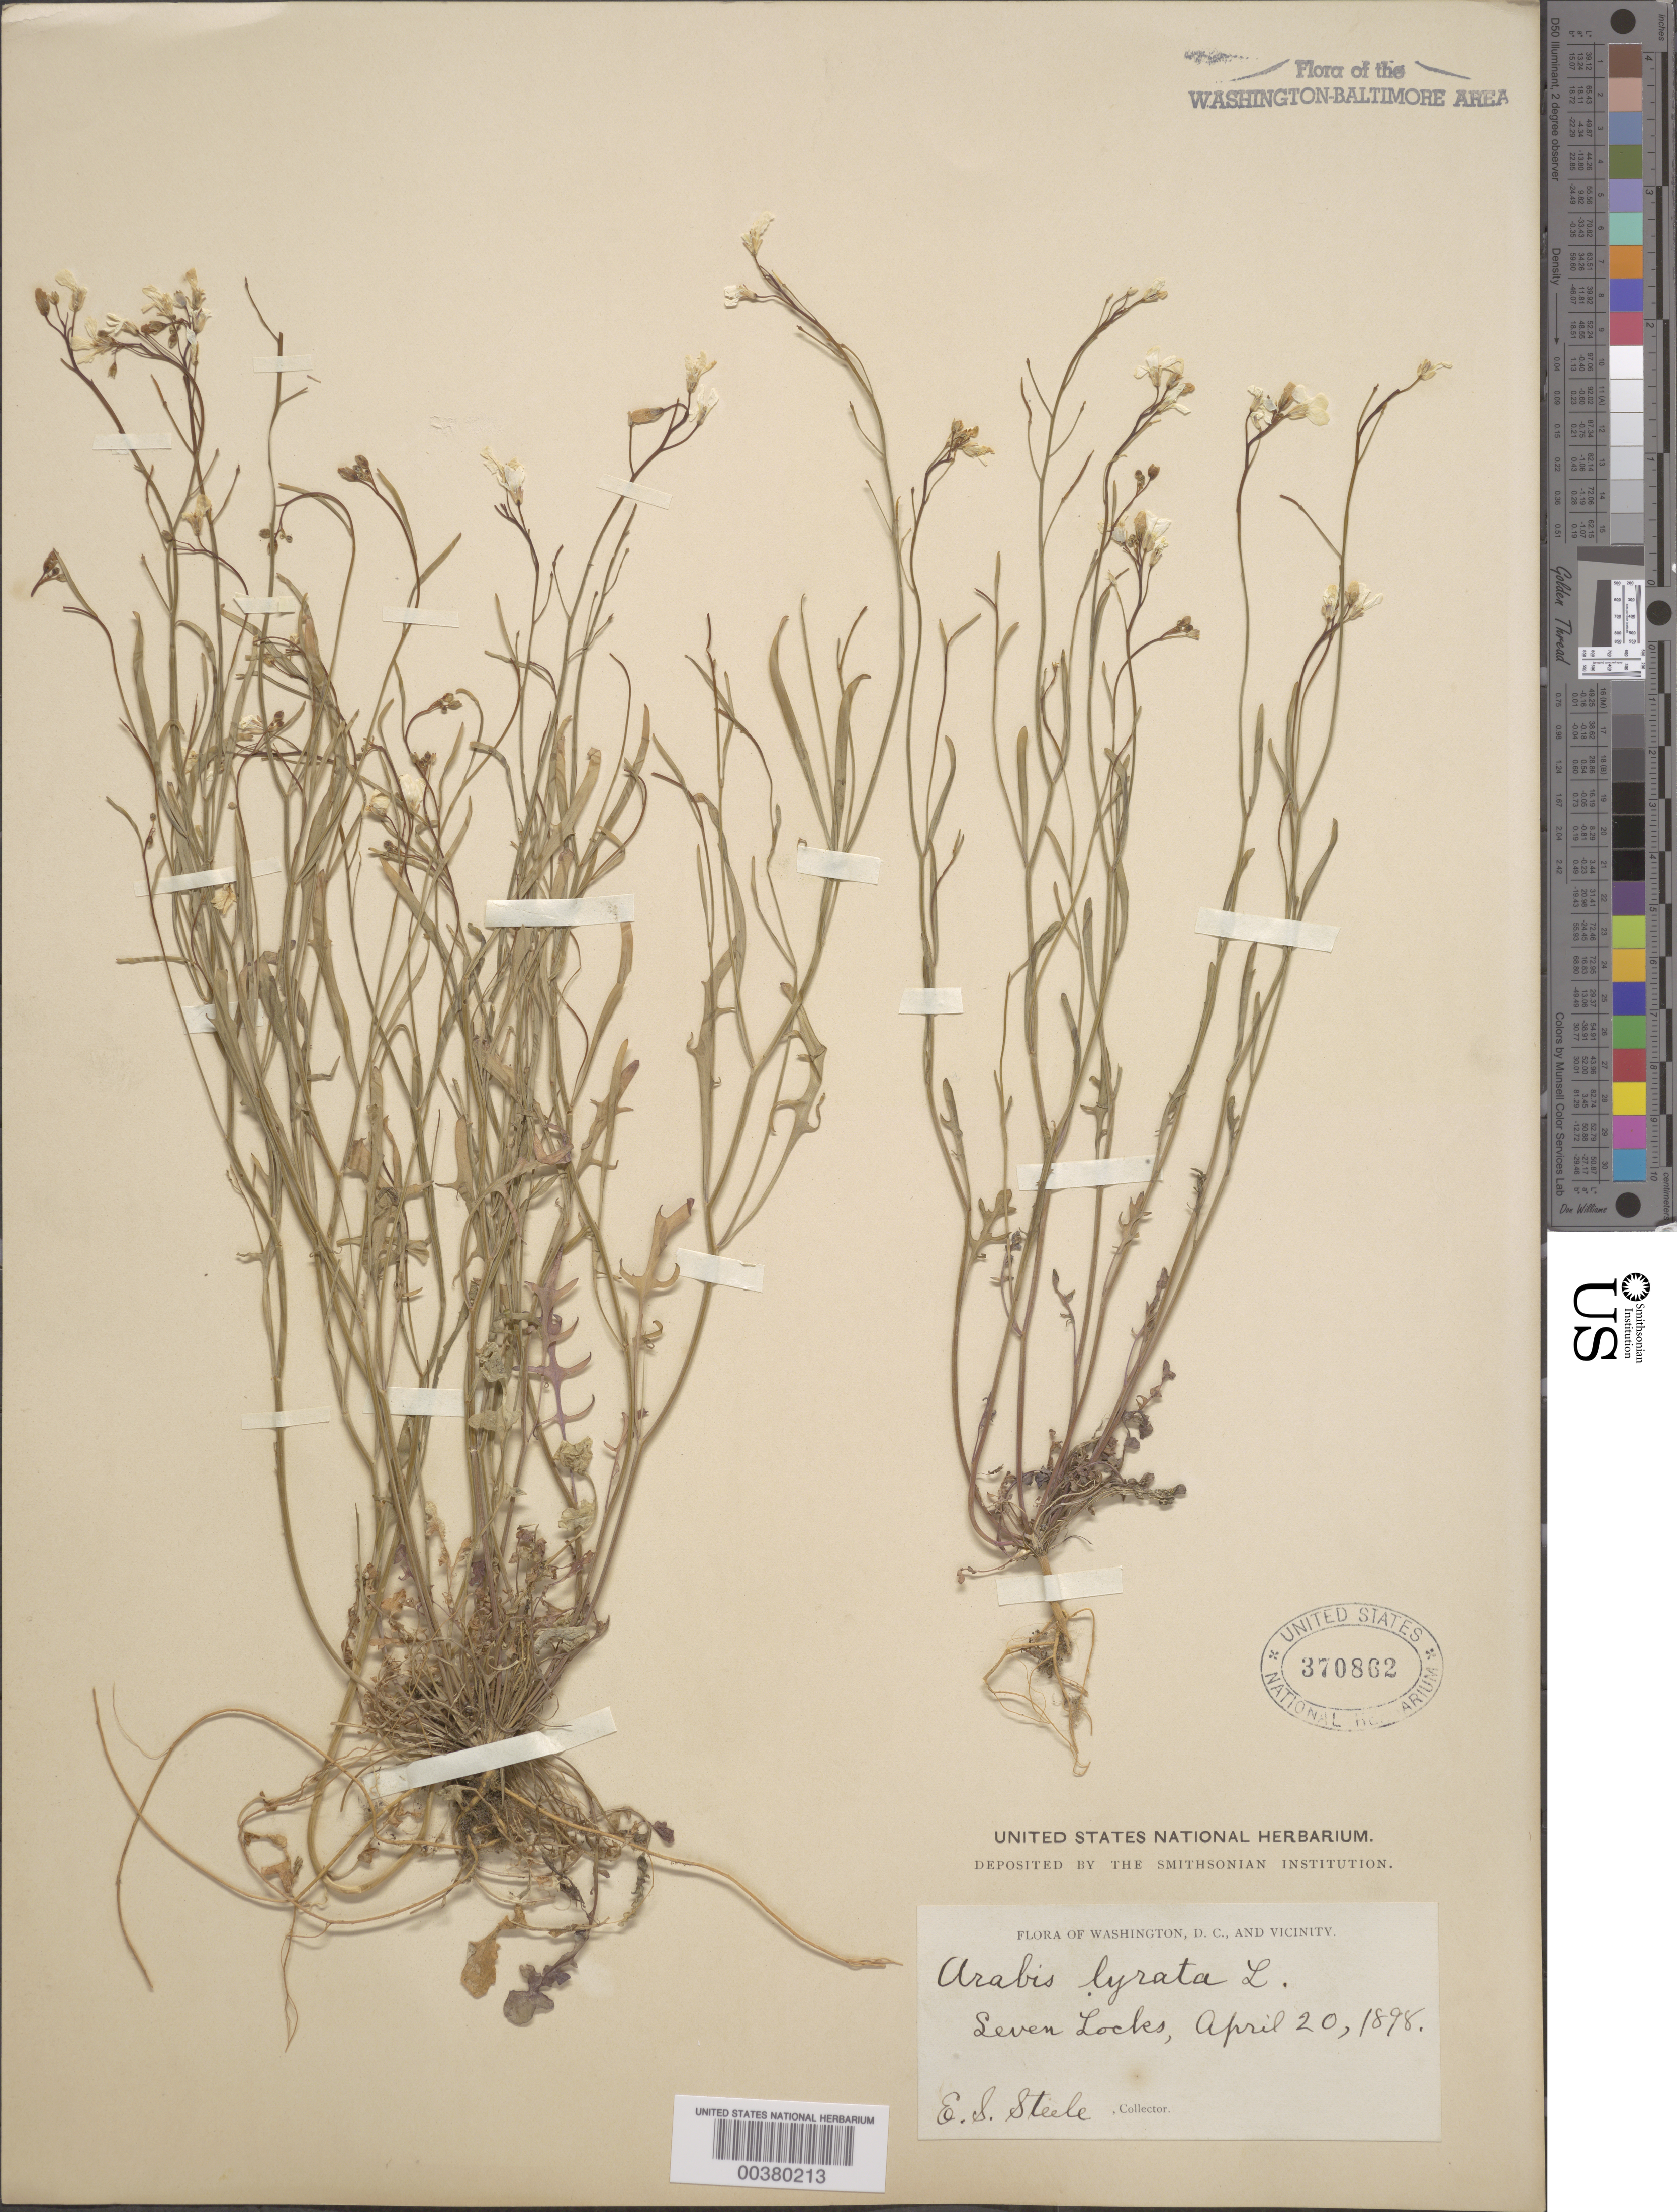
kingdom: Plantae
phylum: Tracheophyta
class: Magnoliopsida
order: Brassicales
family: Brassicaceae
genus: Arabidopsis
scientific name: Arabidopsis lyrata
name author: (L.) O'Kane & Al-Shehbaz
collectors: E. Steele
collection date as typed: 20 Apr 1898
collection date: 1898-04-20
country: United States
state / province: Maryland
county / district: Montgomery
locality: Seven Locks C. & O. Canal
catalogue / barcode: US 370862